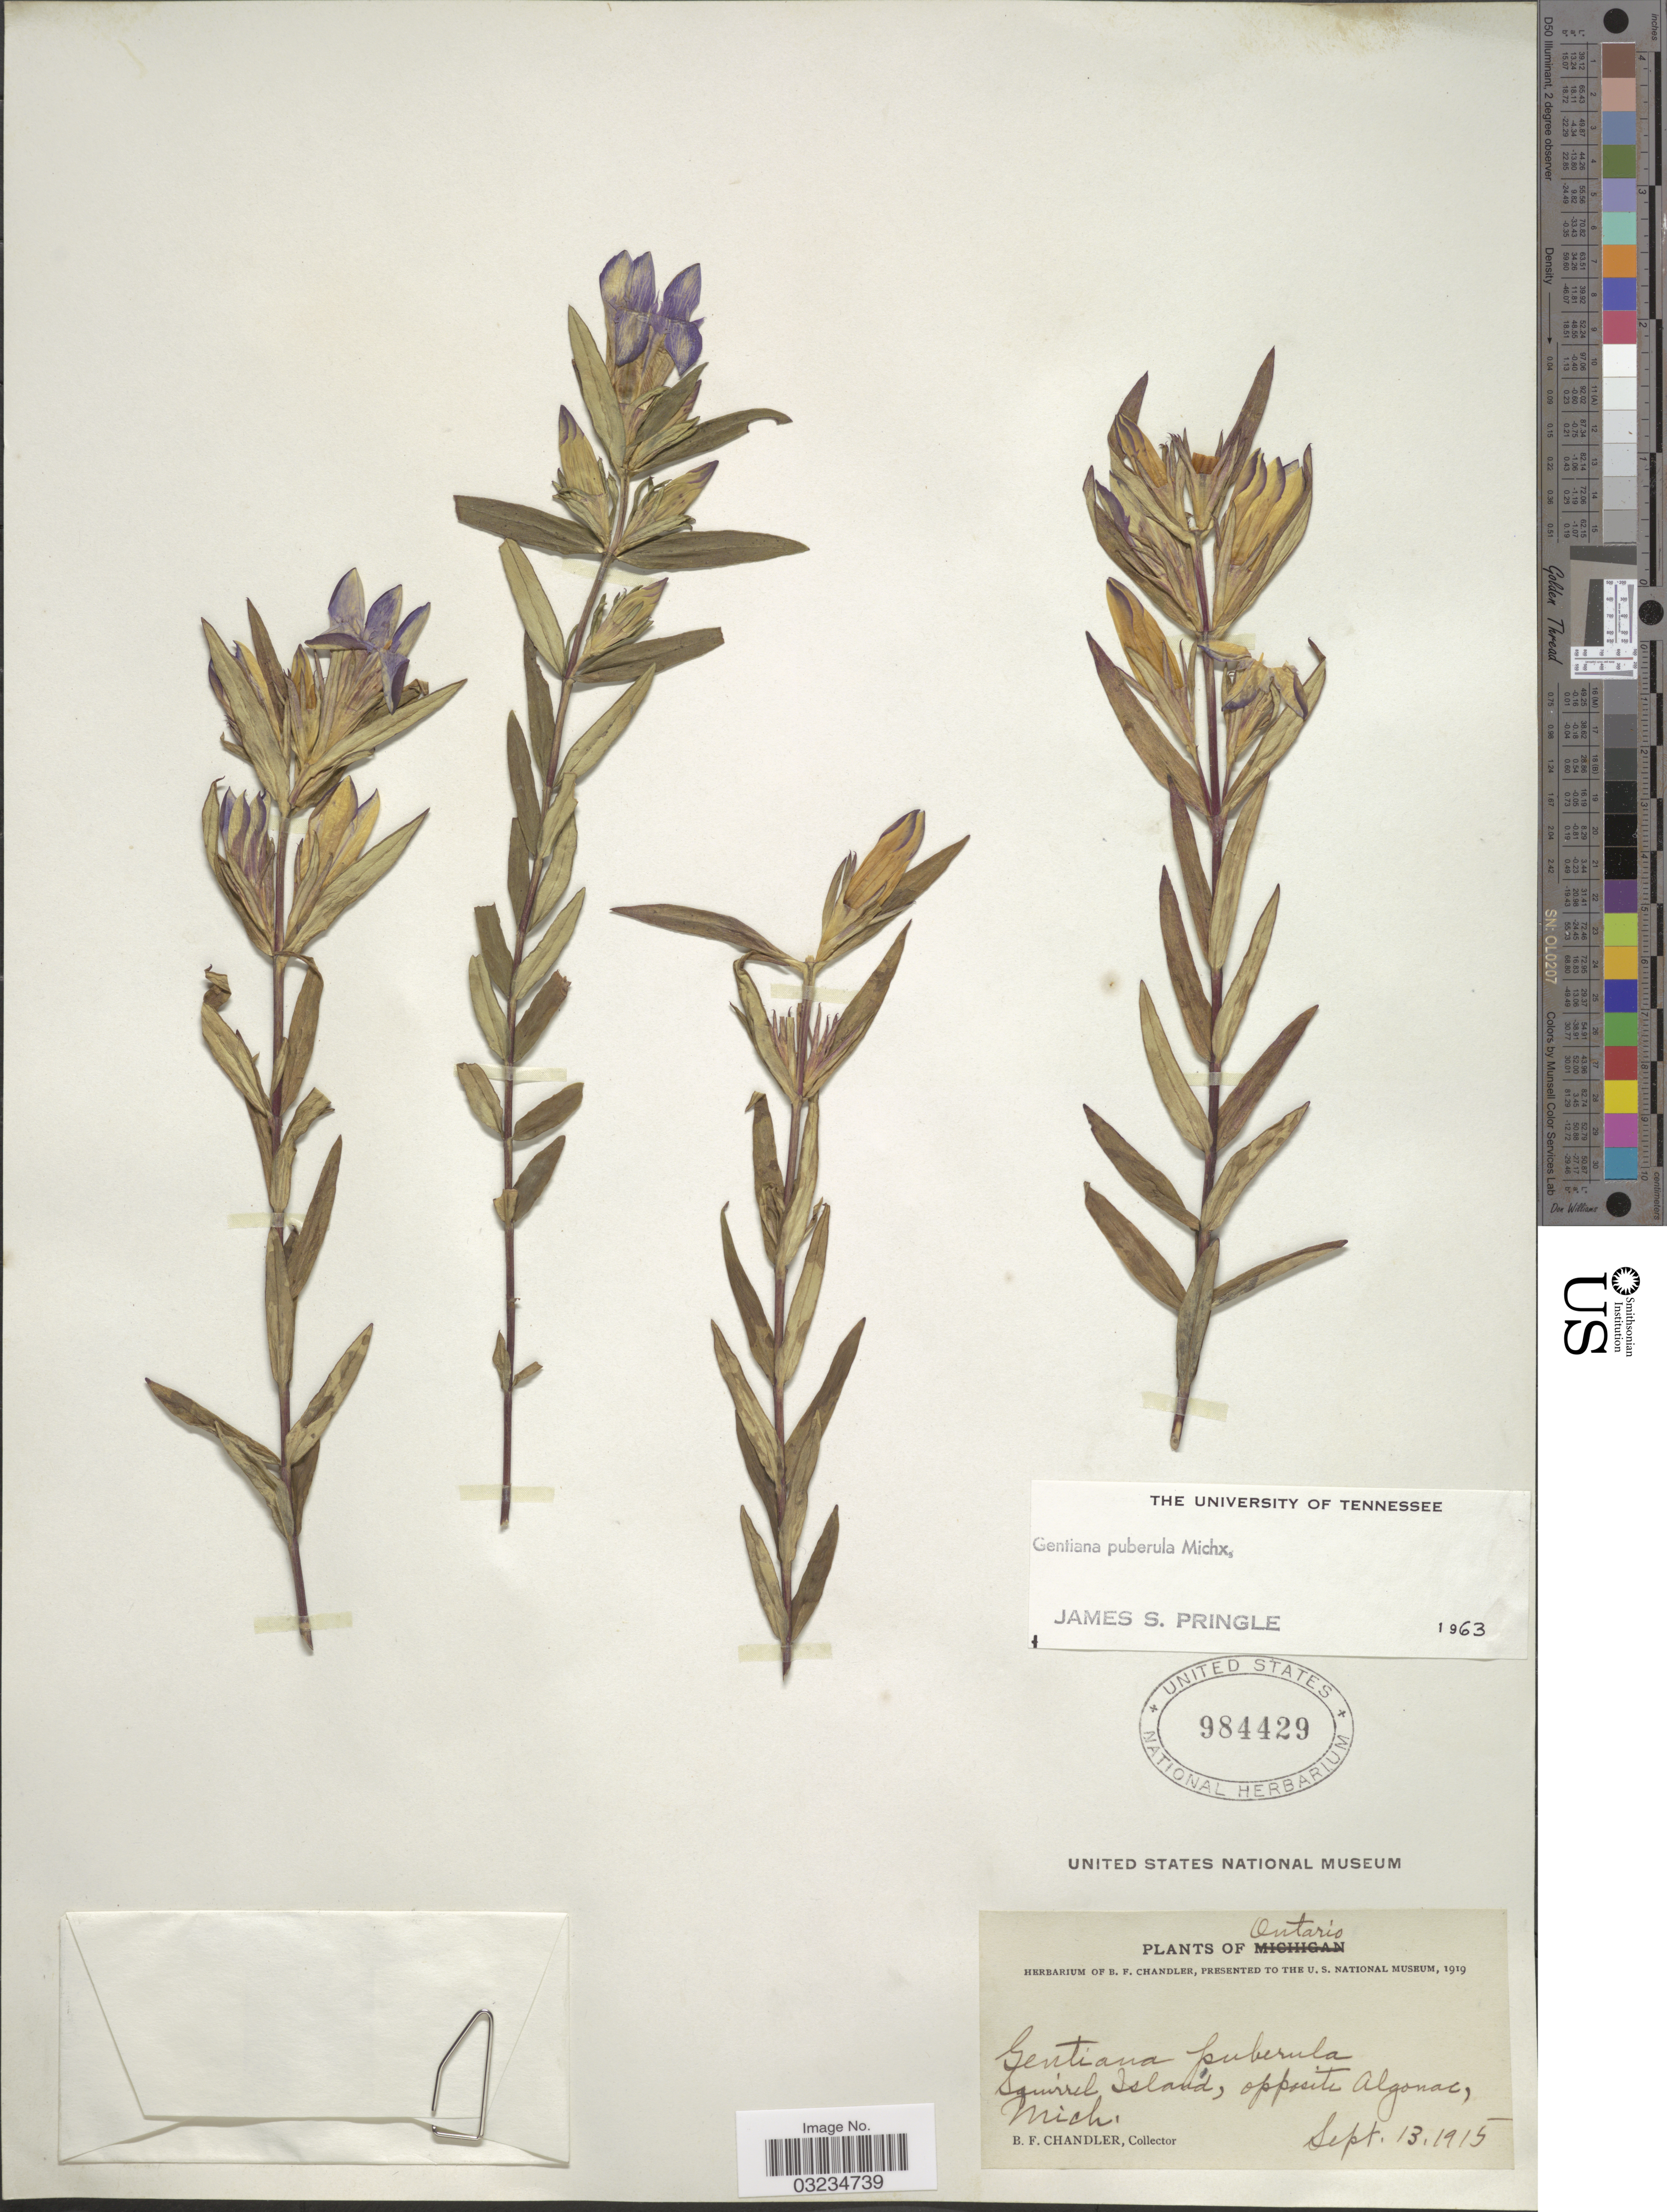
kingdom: Plantae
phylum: Tracheophyta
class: Magnoliopsida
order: Gentianales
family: Gentianaceae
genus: Gentiana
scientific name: Gentiana puberula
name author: Michx.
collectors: B. F. Chandler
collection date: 1915-09-13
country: United States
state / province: Michigan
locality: Squirrel Island, opposite Algonac, Mich.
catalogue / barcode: US 984429